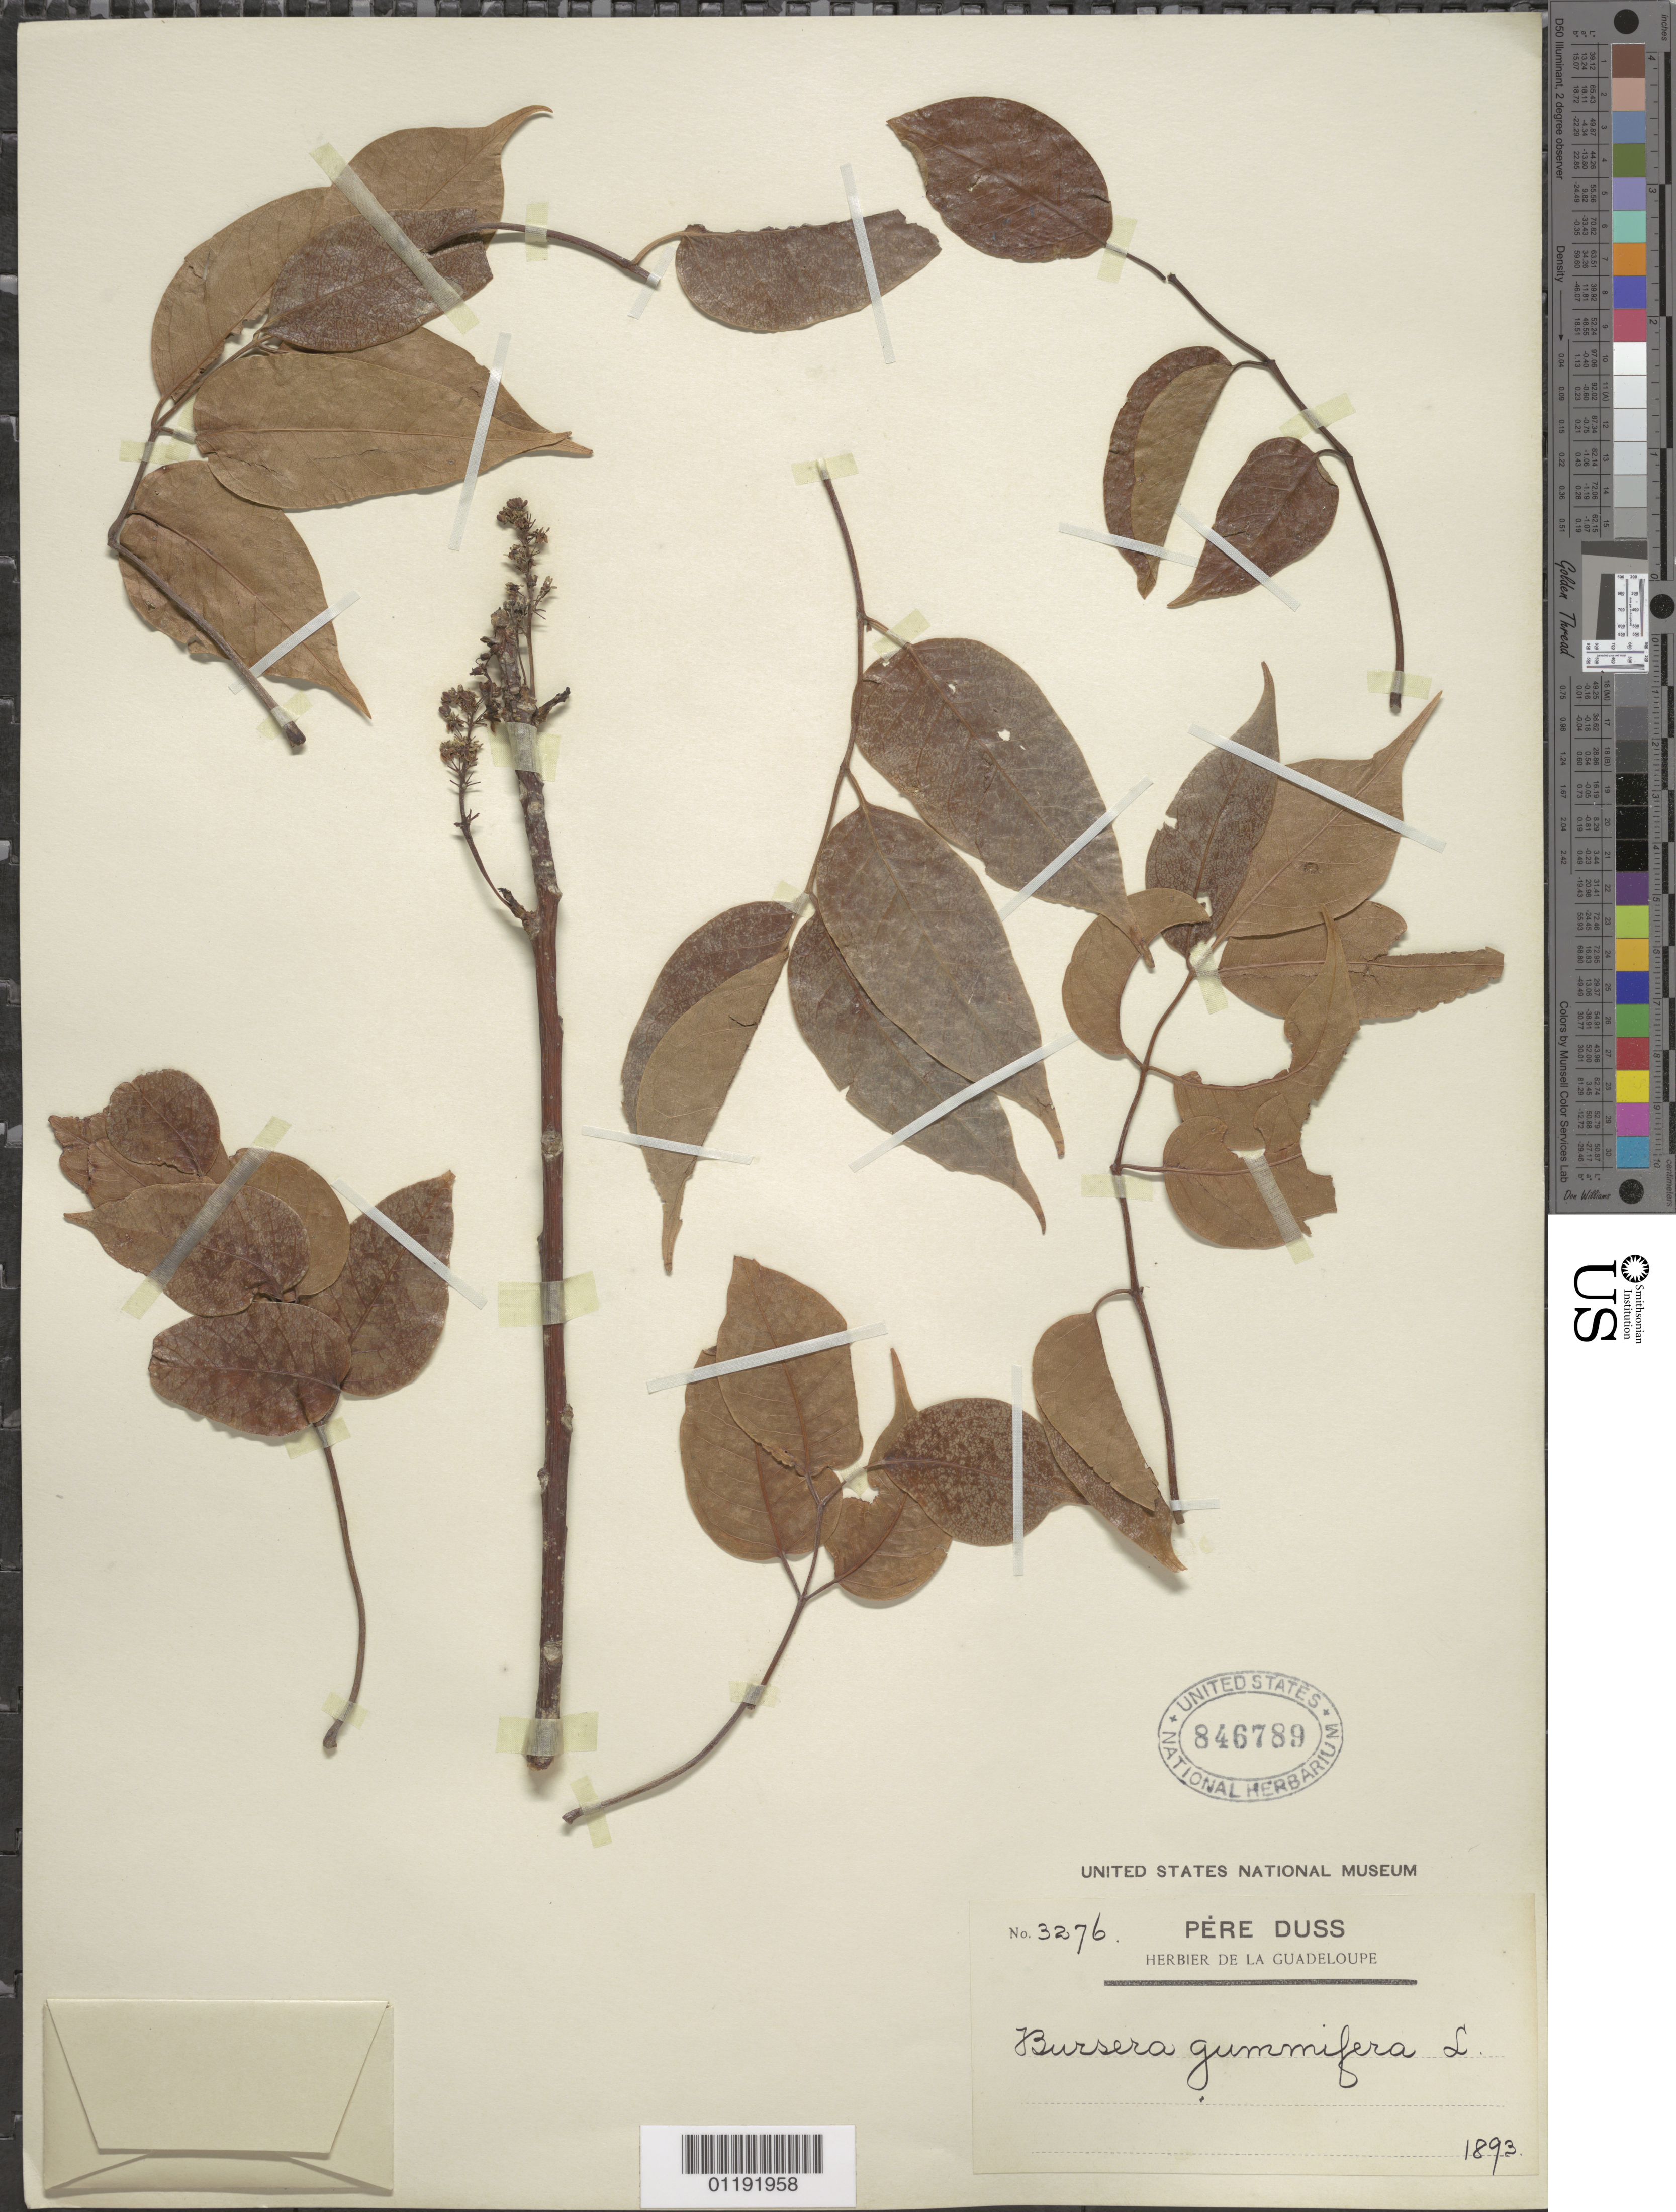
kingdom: Plantae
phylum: Tracheophyta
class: Magnoliopsida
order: Sapindales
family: Burseraceae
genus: Bursera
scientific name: Bursera gummifera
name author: L.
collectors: -. Duss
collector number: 3276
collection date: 1893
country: Guadeloupe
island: Leeward Is.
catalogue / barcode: US 846789